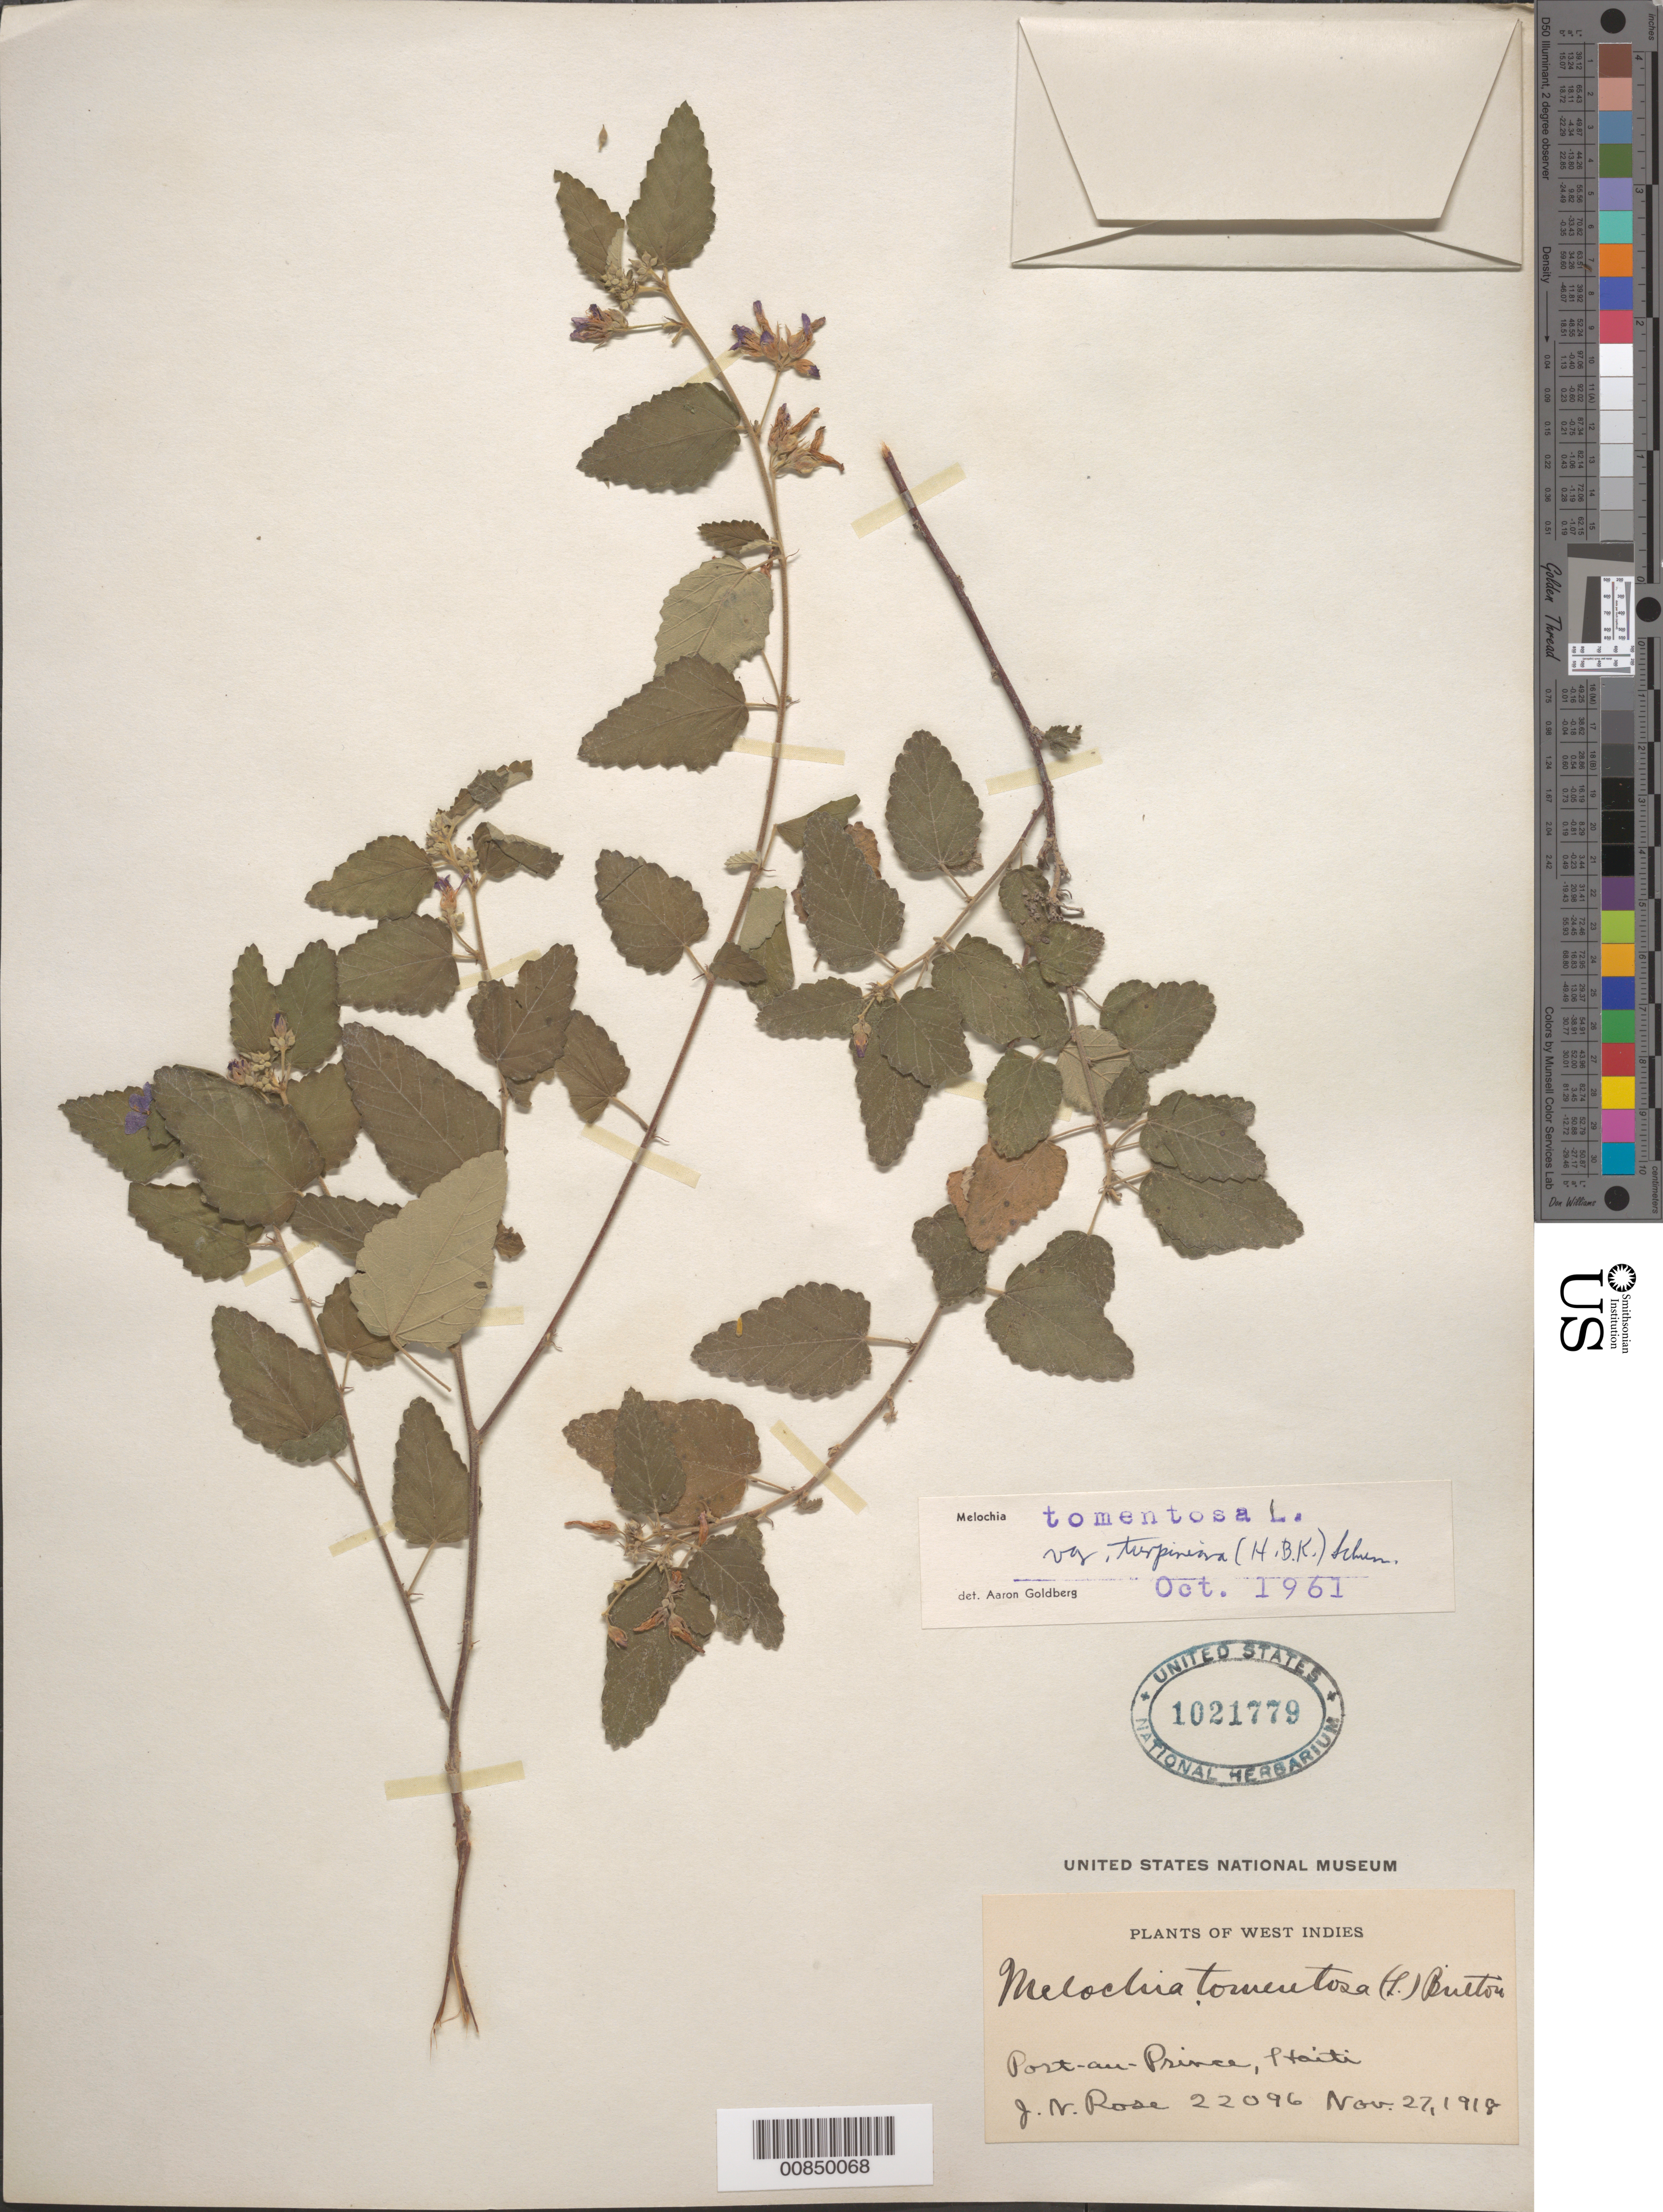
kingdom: Plantae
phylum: Tracheophyta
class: Magnoliopsida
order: Malvales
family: Malvaceae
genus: Melochia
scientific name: Melochia tomentosa var. turpiniana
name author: (Kunth) K. Schum.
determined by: Goldberg, Aaron, (US), NMNH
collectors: J. N. Rose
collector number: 22096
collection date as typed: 27 Nov 1918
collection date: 1918-11-27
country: Haiti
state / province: Óuest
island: Hispaniola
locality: Port-au-Prince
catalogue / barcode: US 1021779